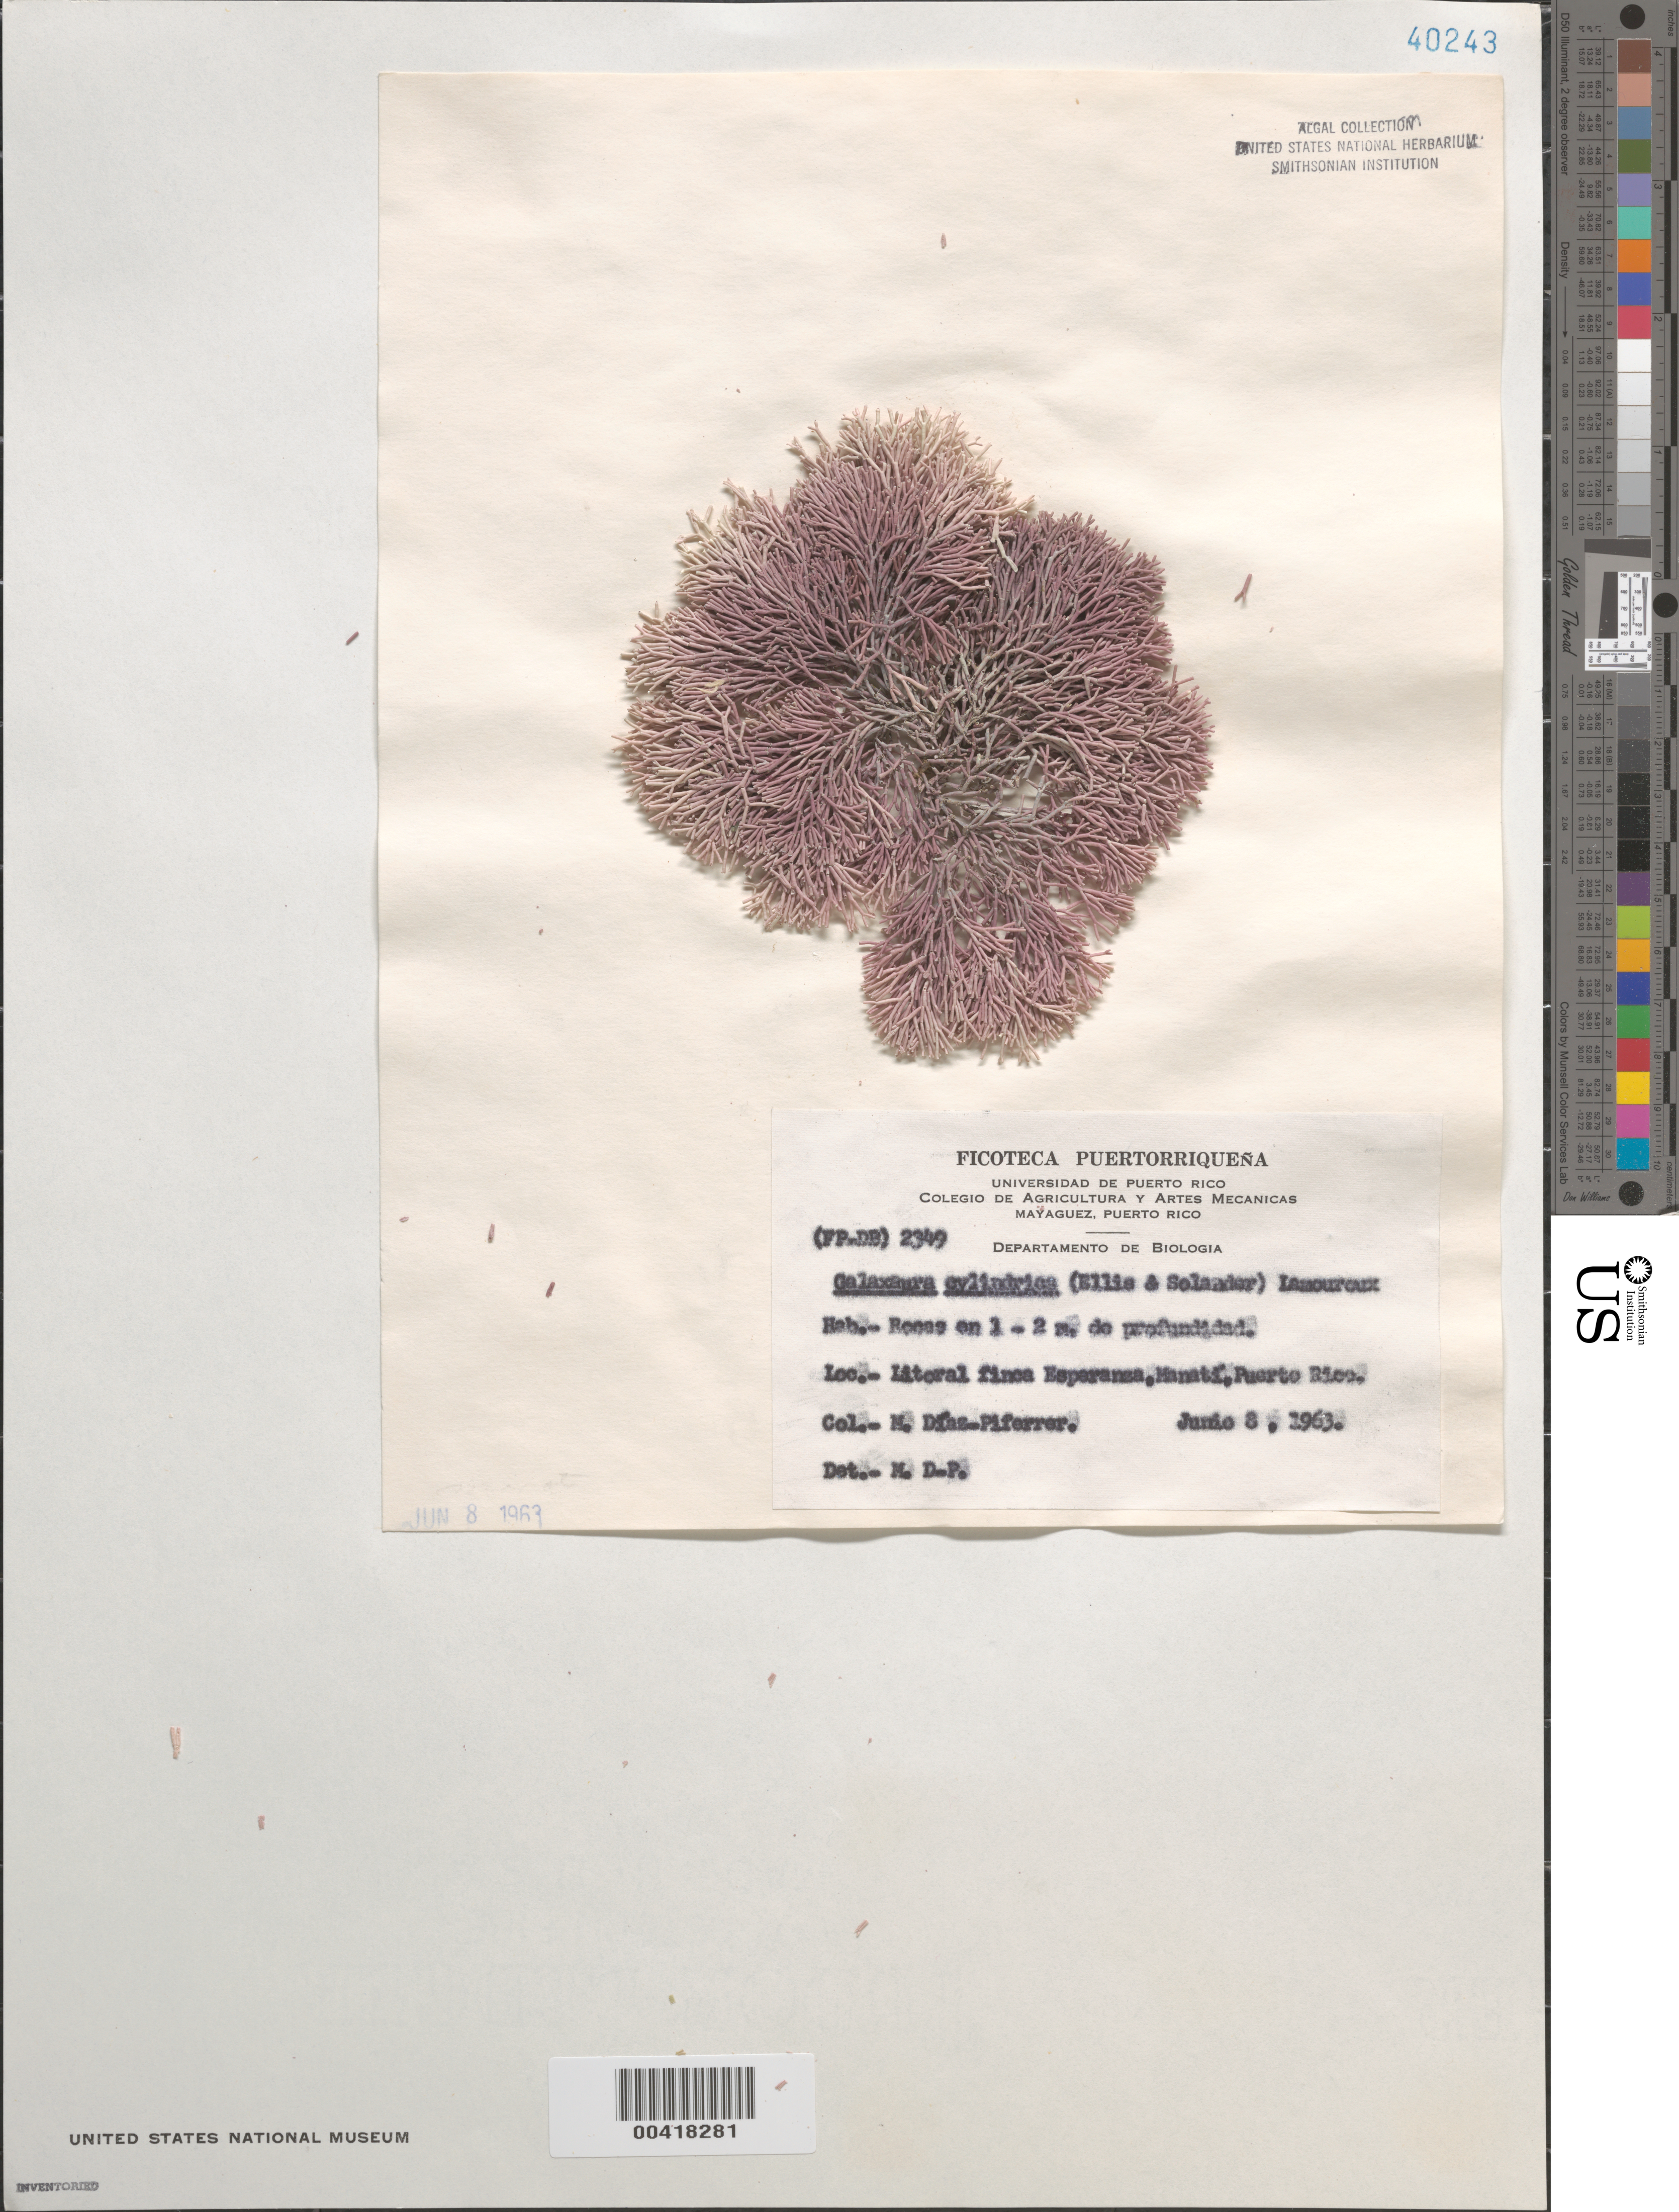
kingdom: Plantae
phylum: Rhodophyta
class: Florideophyceae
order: Nemaliales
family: Galaxauraceae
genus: Galaxaura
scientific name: Galaxaura rugosa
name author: (Ellis & Sol.) J.V.Lamouroux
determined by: Algae name updating Project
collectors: M. Diaz-Piferrer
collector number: (fp-db) 2349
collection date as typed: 08 Jun 1963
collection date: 1963-06-08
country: Puerto Rico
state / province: Manati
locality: Esperanza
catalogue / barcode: US 40243